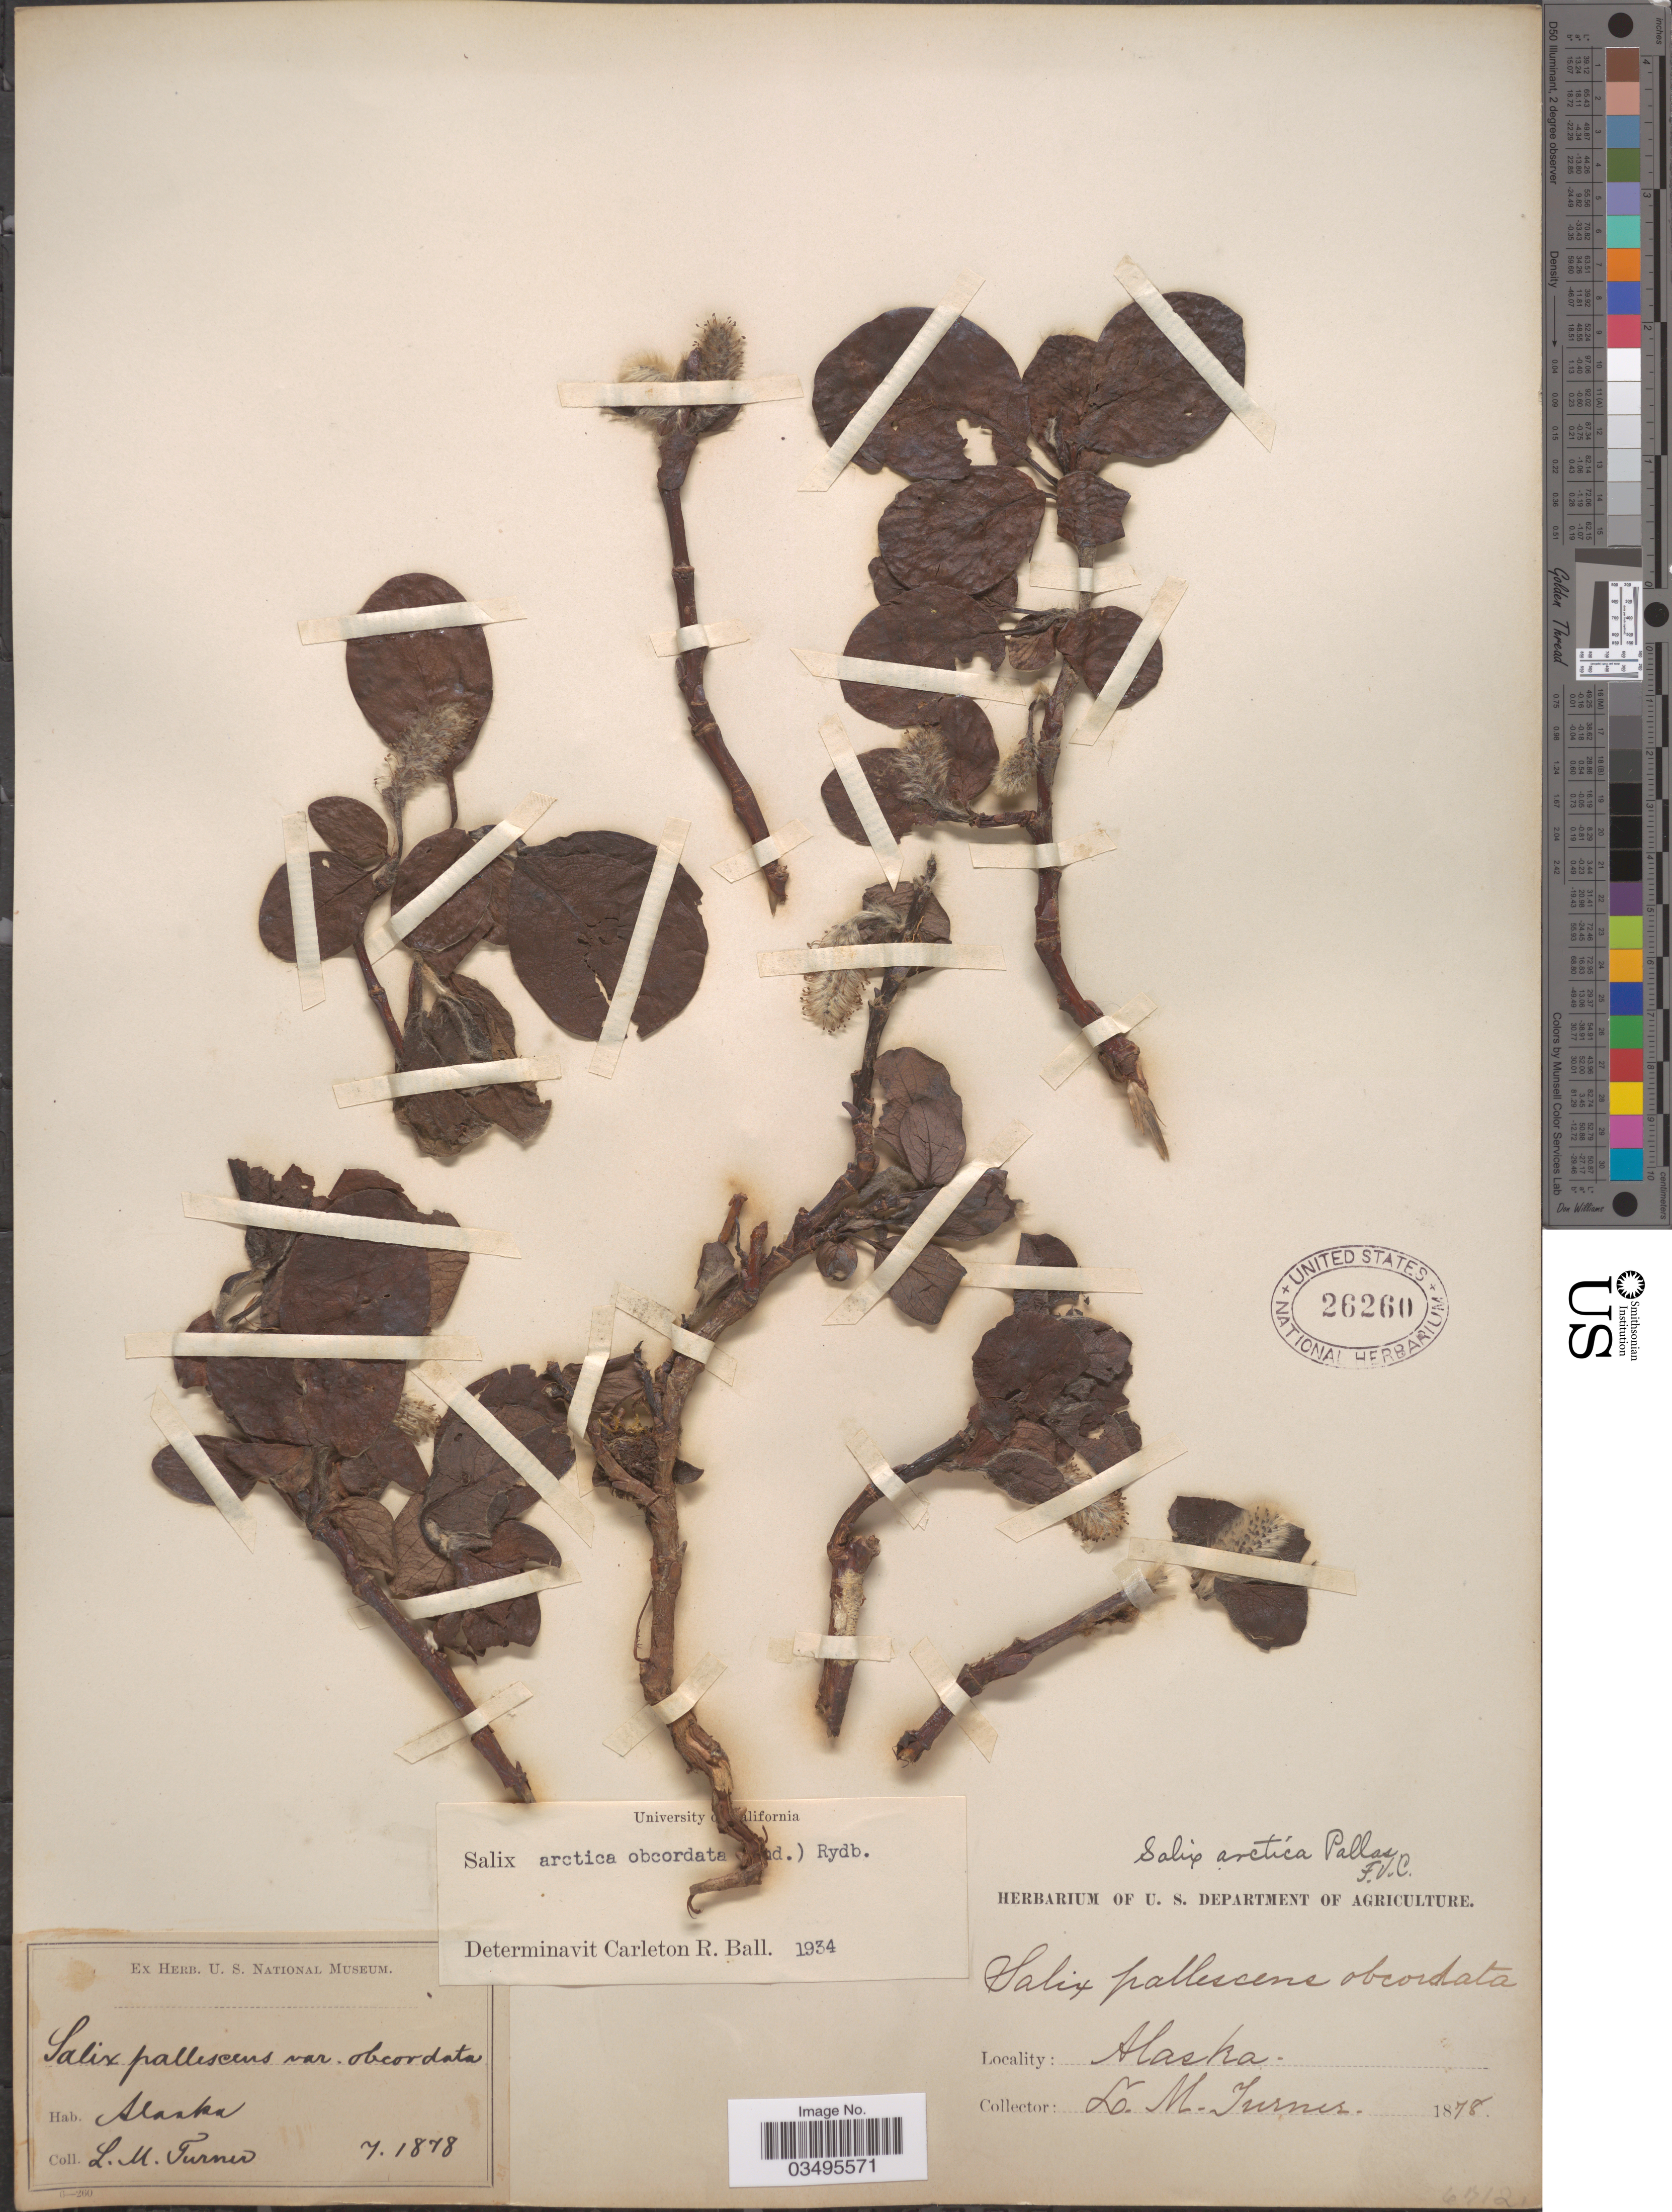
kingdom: Plantae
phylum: Tracheophyta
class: Magnoliopsida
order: Malpighiales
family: Salicaceae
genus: Salix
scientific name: Salix arctica var. obcordata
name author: (Andersson) Rydb.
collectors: L. M. Turner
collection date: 1878-07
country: United States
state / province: Alaska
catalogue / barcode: US 26260